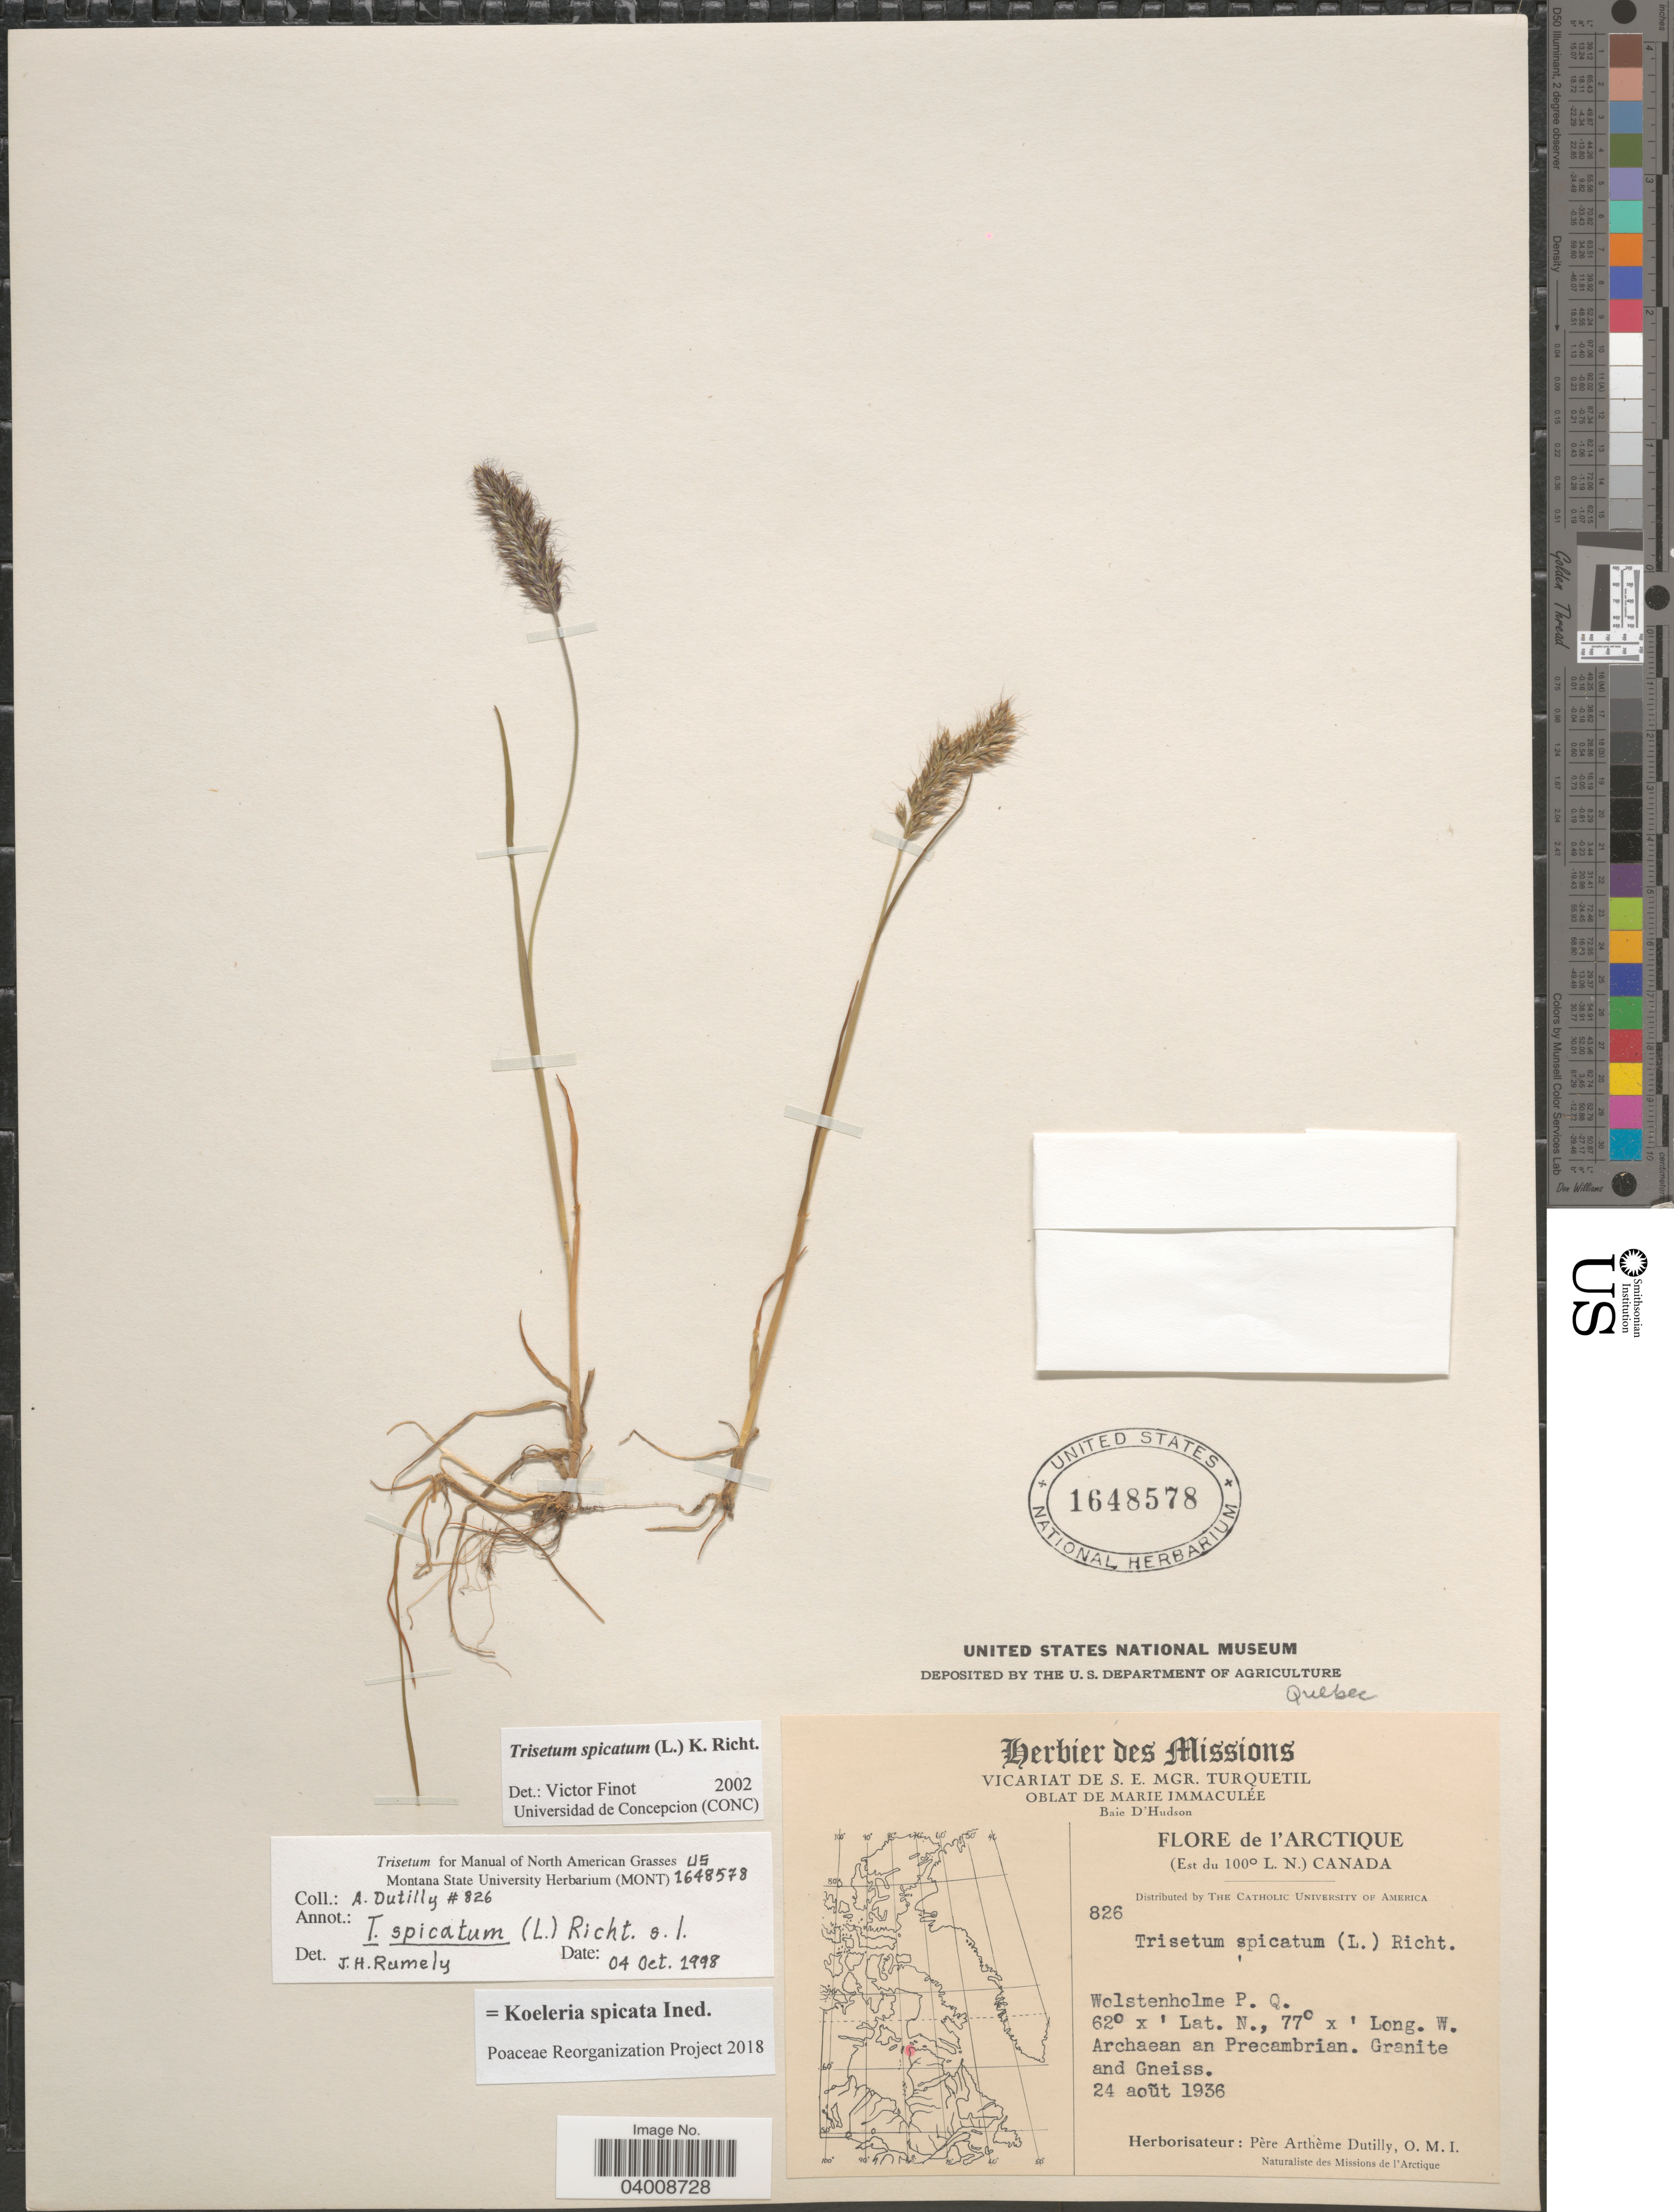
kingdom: Plantae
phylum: Tracheophyta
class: Liliopsida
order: Poales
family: Poaceae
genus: Koeleria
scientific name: Koeleria spicata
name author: (L.) Barberá et al.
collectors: ex Herb. Pêre Arthême Dutilly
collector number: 826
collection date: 1936-08-24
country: Canada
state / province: Quebec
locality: L'Arctique. (Est du 100° L. N.). Wolstenholme P. Q.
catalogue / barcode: US 1648578